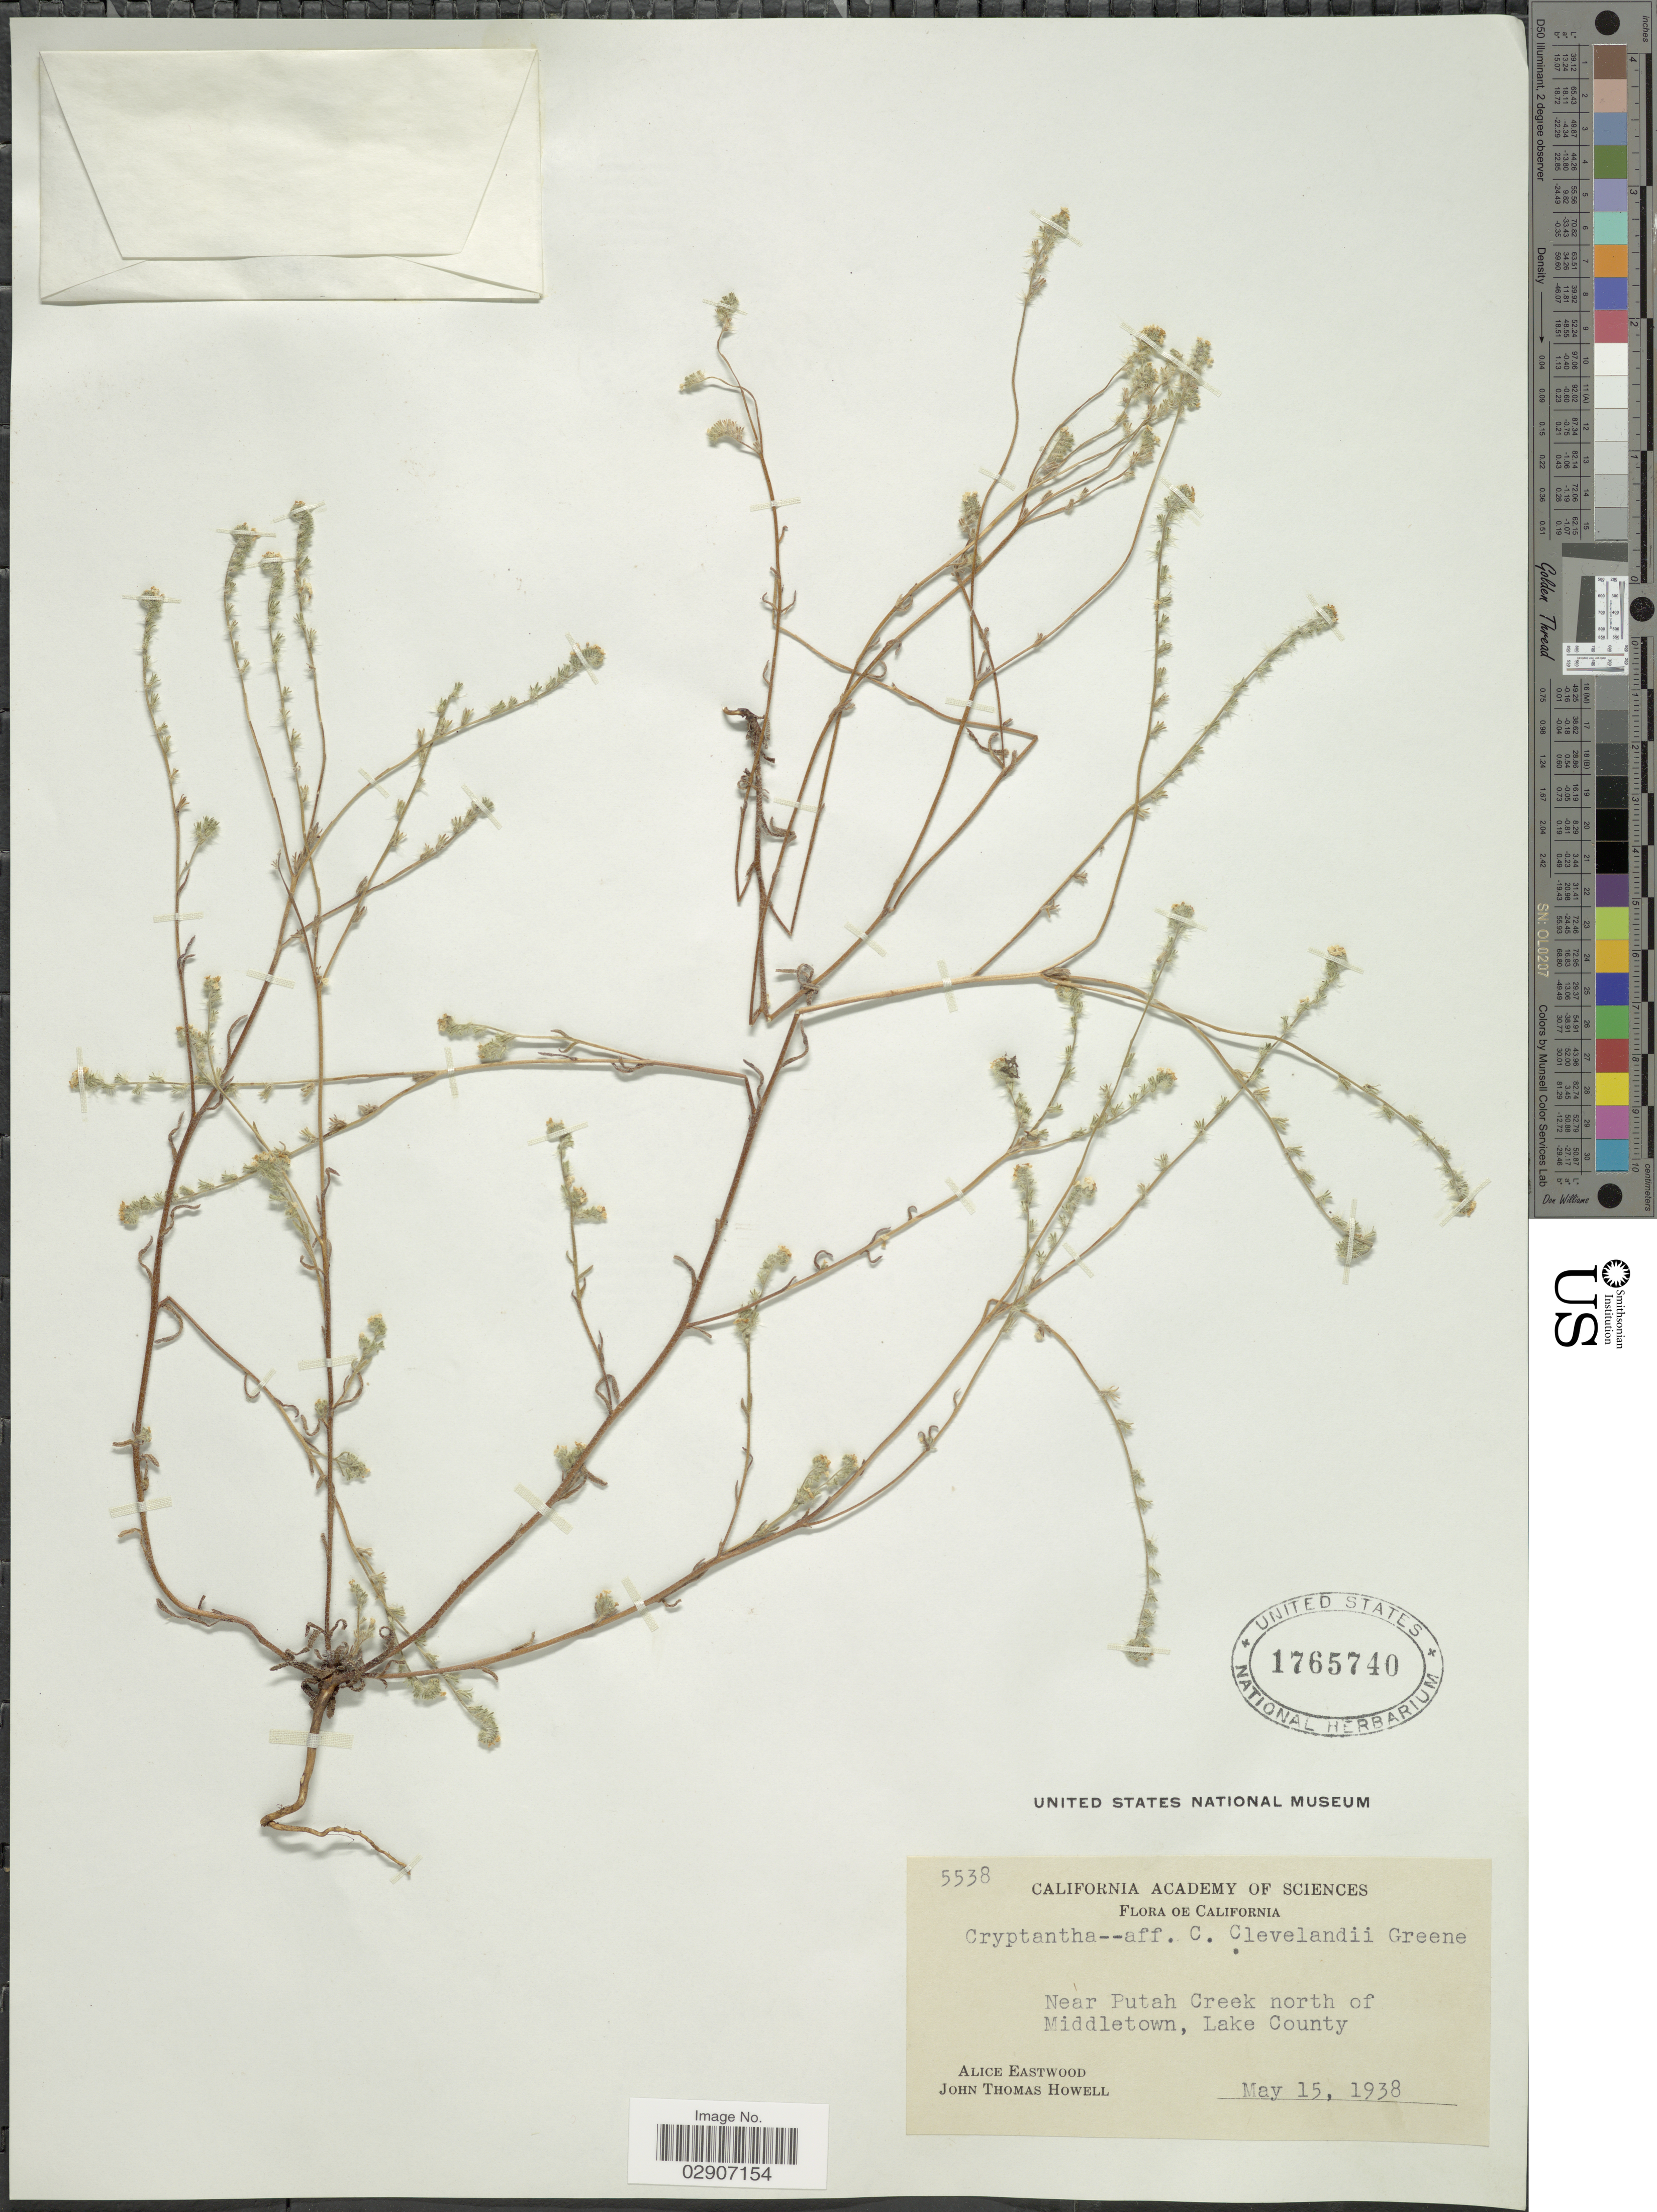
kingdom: Plantae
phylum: Tracheophyta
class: Magnoliopsida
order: Boraginales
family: Boraginaceae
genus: Cryptantha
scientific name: Cryptantha clevelandii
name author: Greene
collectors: A. Eastwood & J. T. Howell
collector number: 5538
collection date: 1938-05-15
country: United States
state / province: California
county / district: Lake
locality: Near Putah Creek north of Middletown, Lake County.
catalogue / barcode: US 1765740